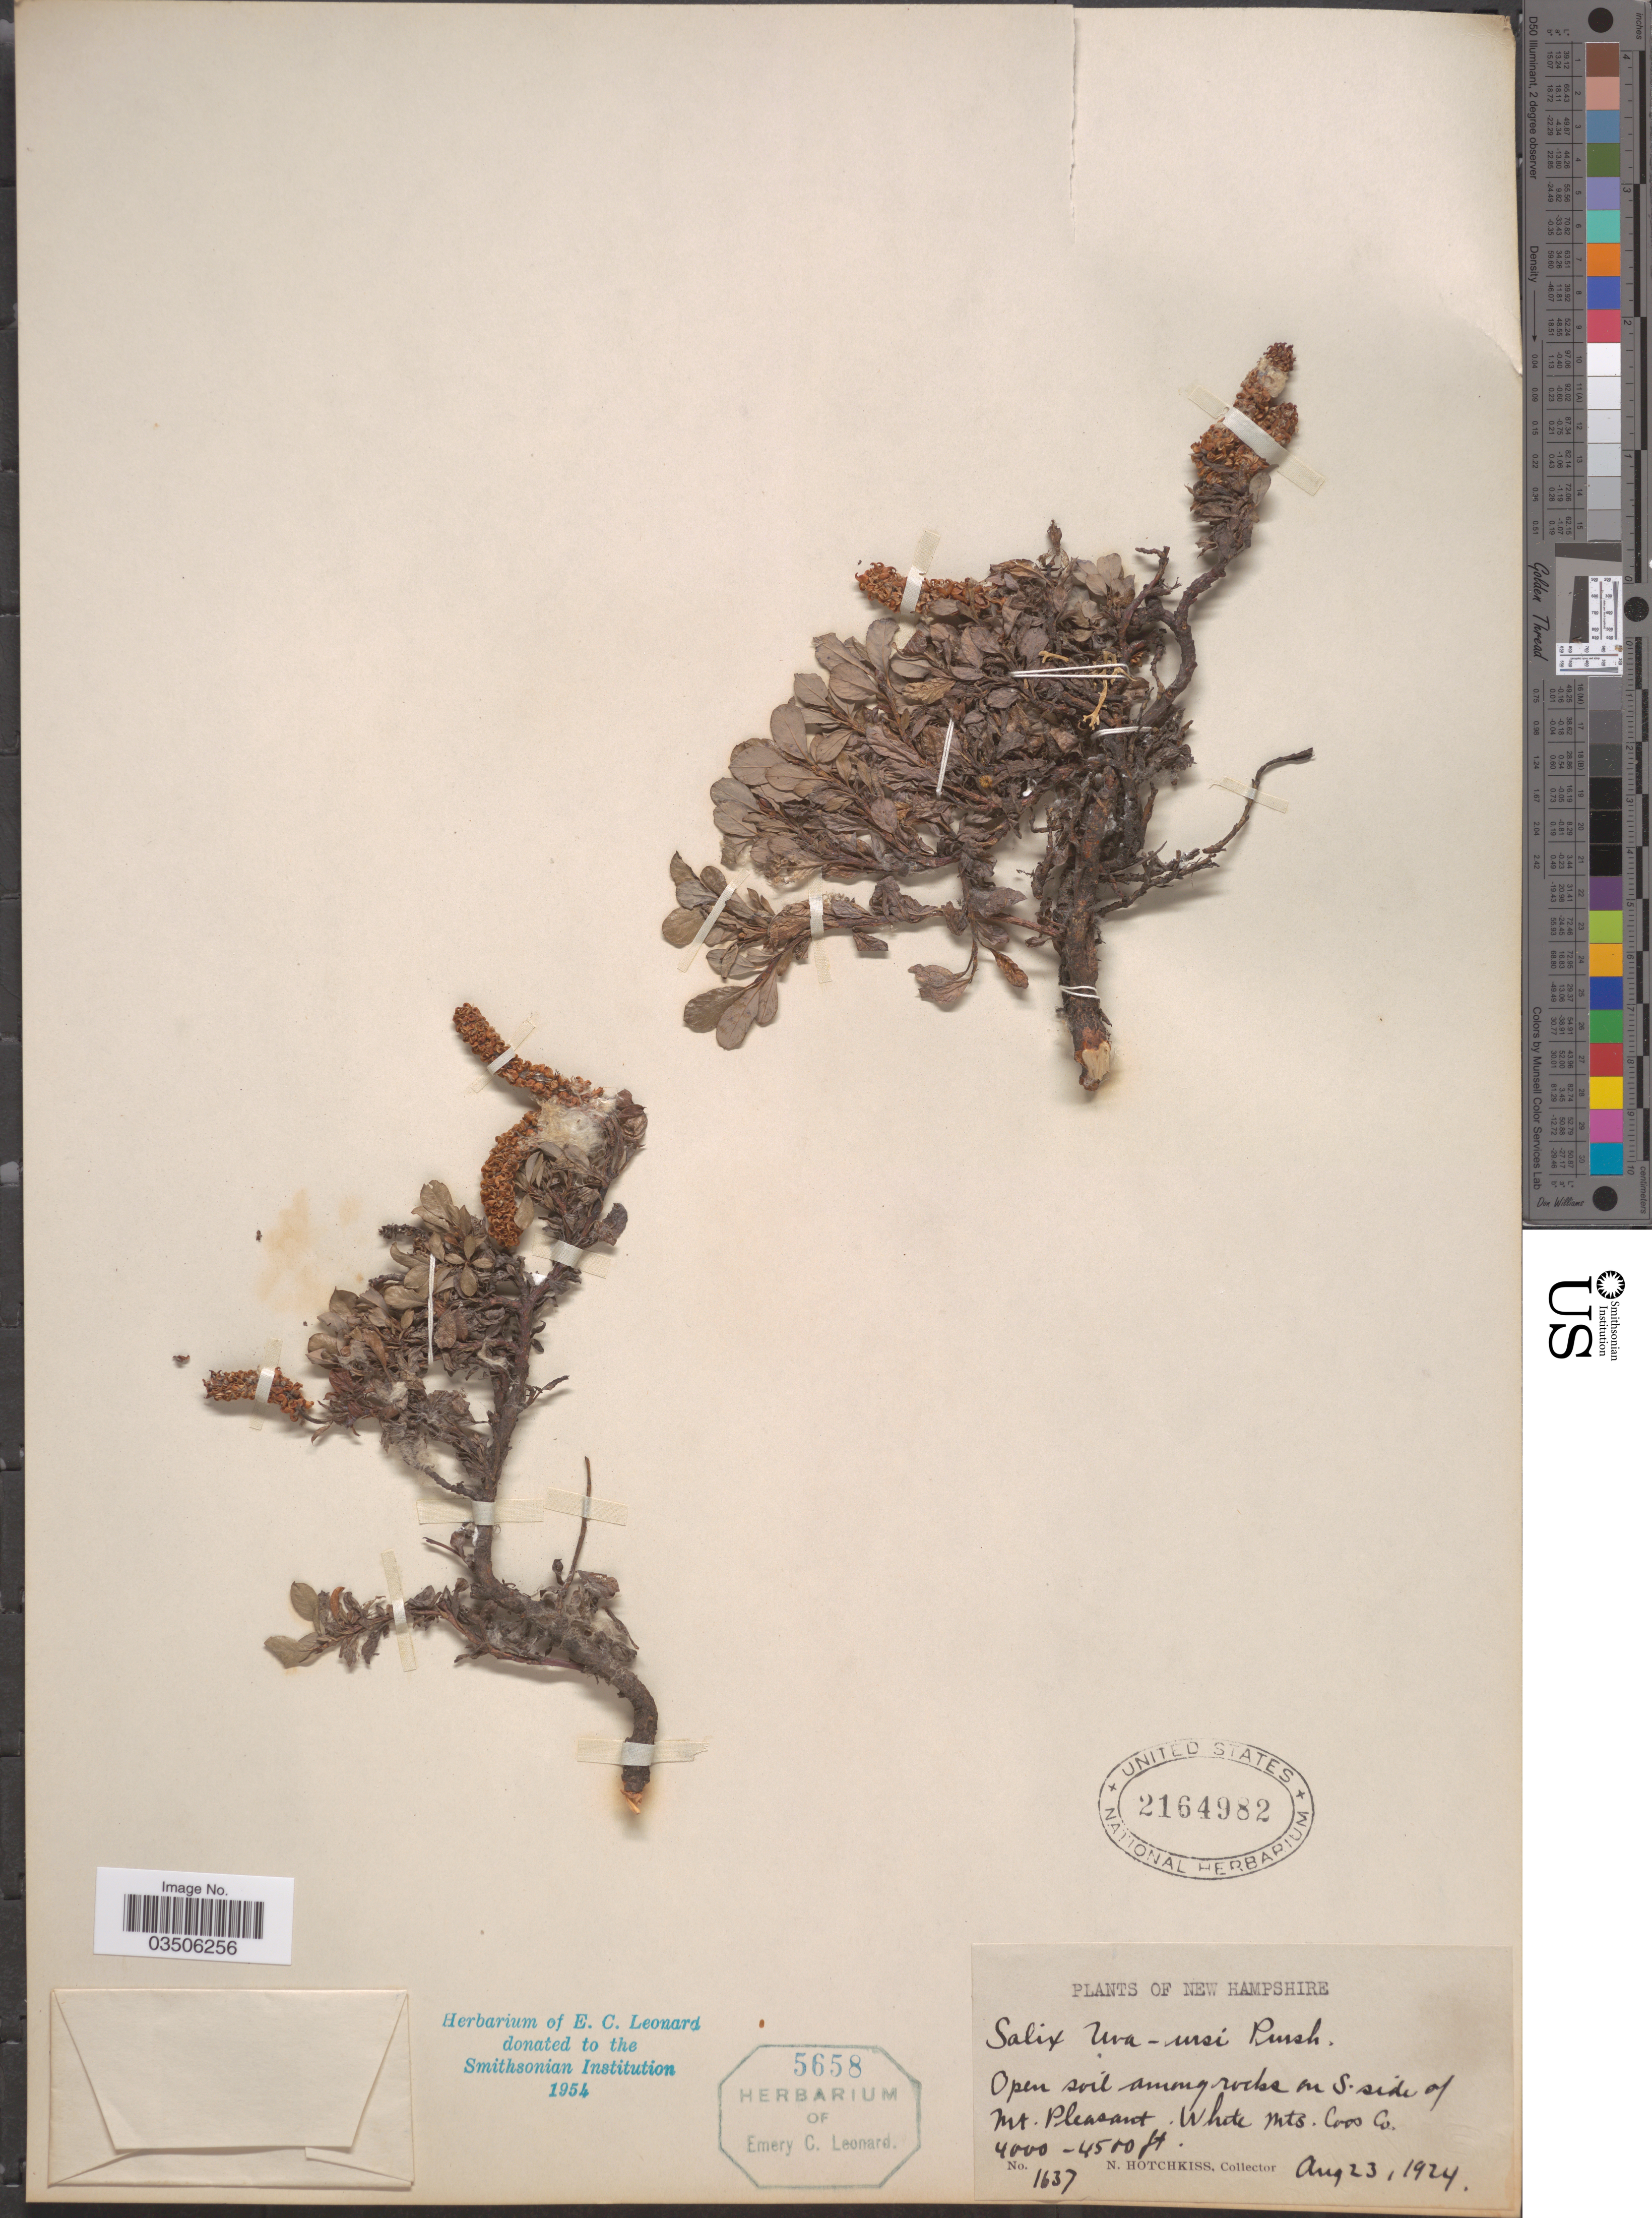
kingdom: Plantae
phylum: Tracheophyta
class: Magnoliopsida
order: Malpighiales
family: Salicaceae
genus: Salix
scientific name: Salix uva-ursi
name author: Pursh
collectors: N. Hotchkiss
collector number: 1637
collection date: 1924-08-23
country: United States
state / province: New Hampshire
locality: Open soil among rocks on S. side of Mt. Pleasant. White Mts. Coos Co.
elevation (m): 1219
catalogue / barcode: US 2164982